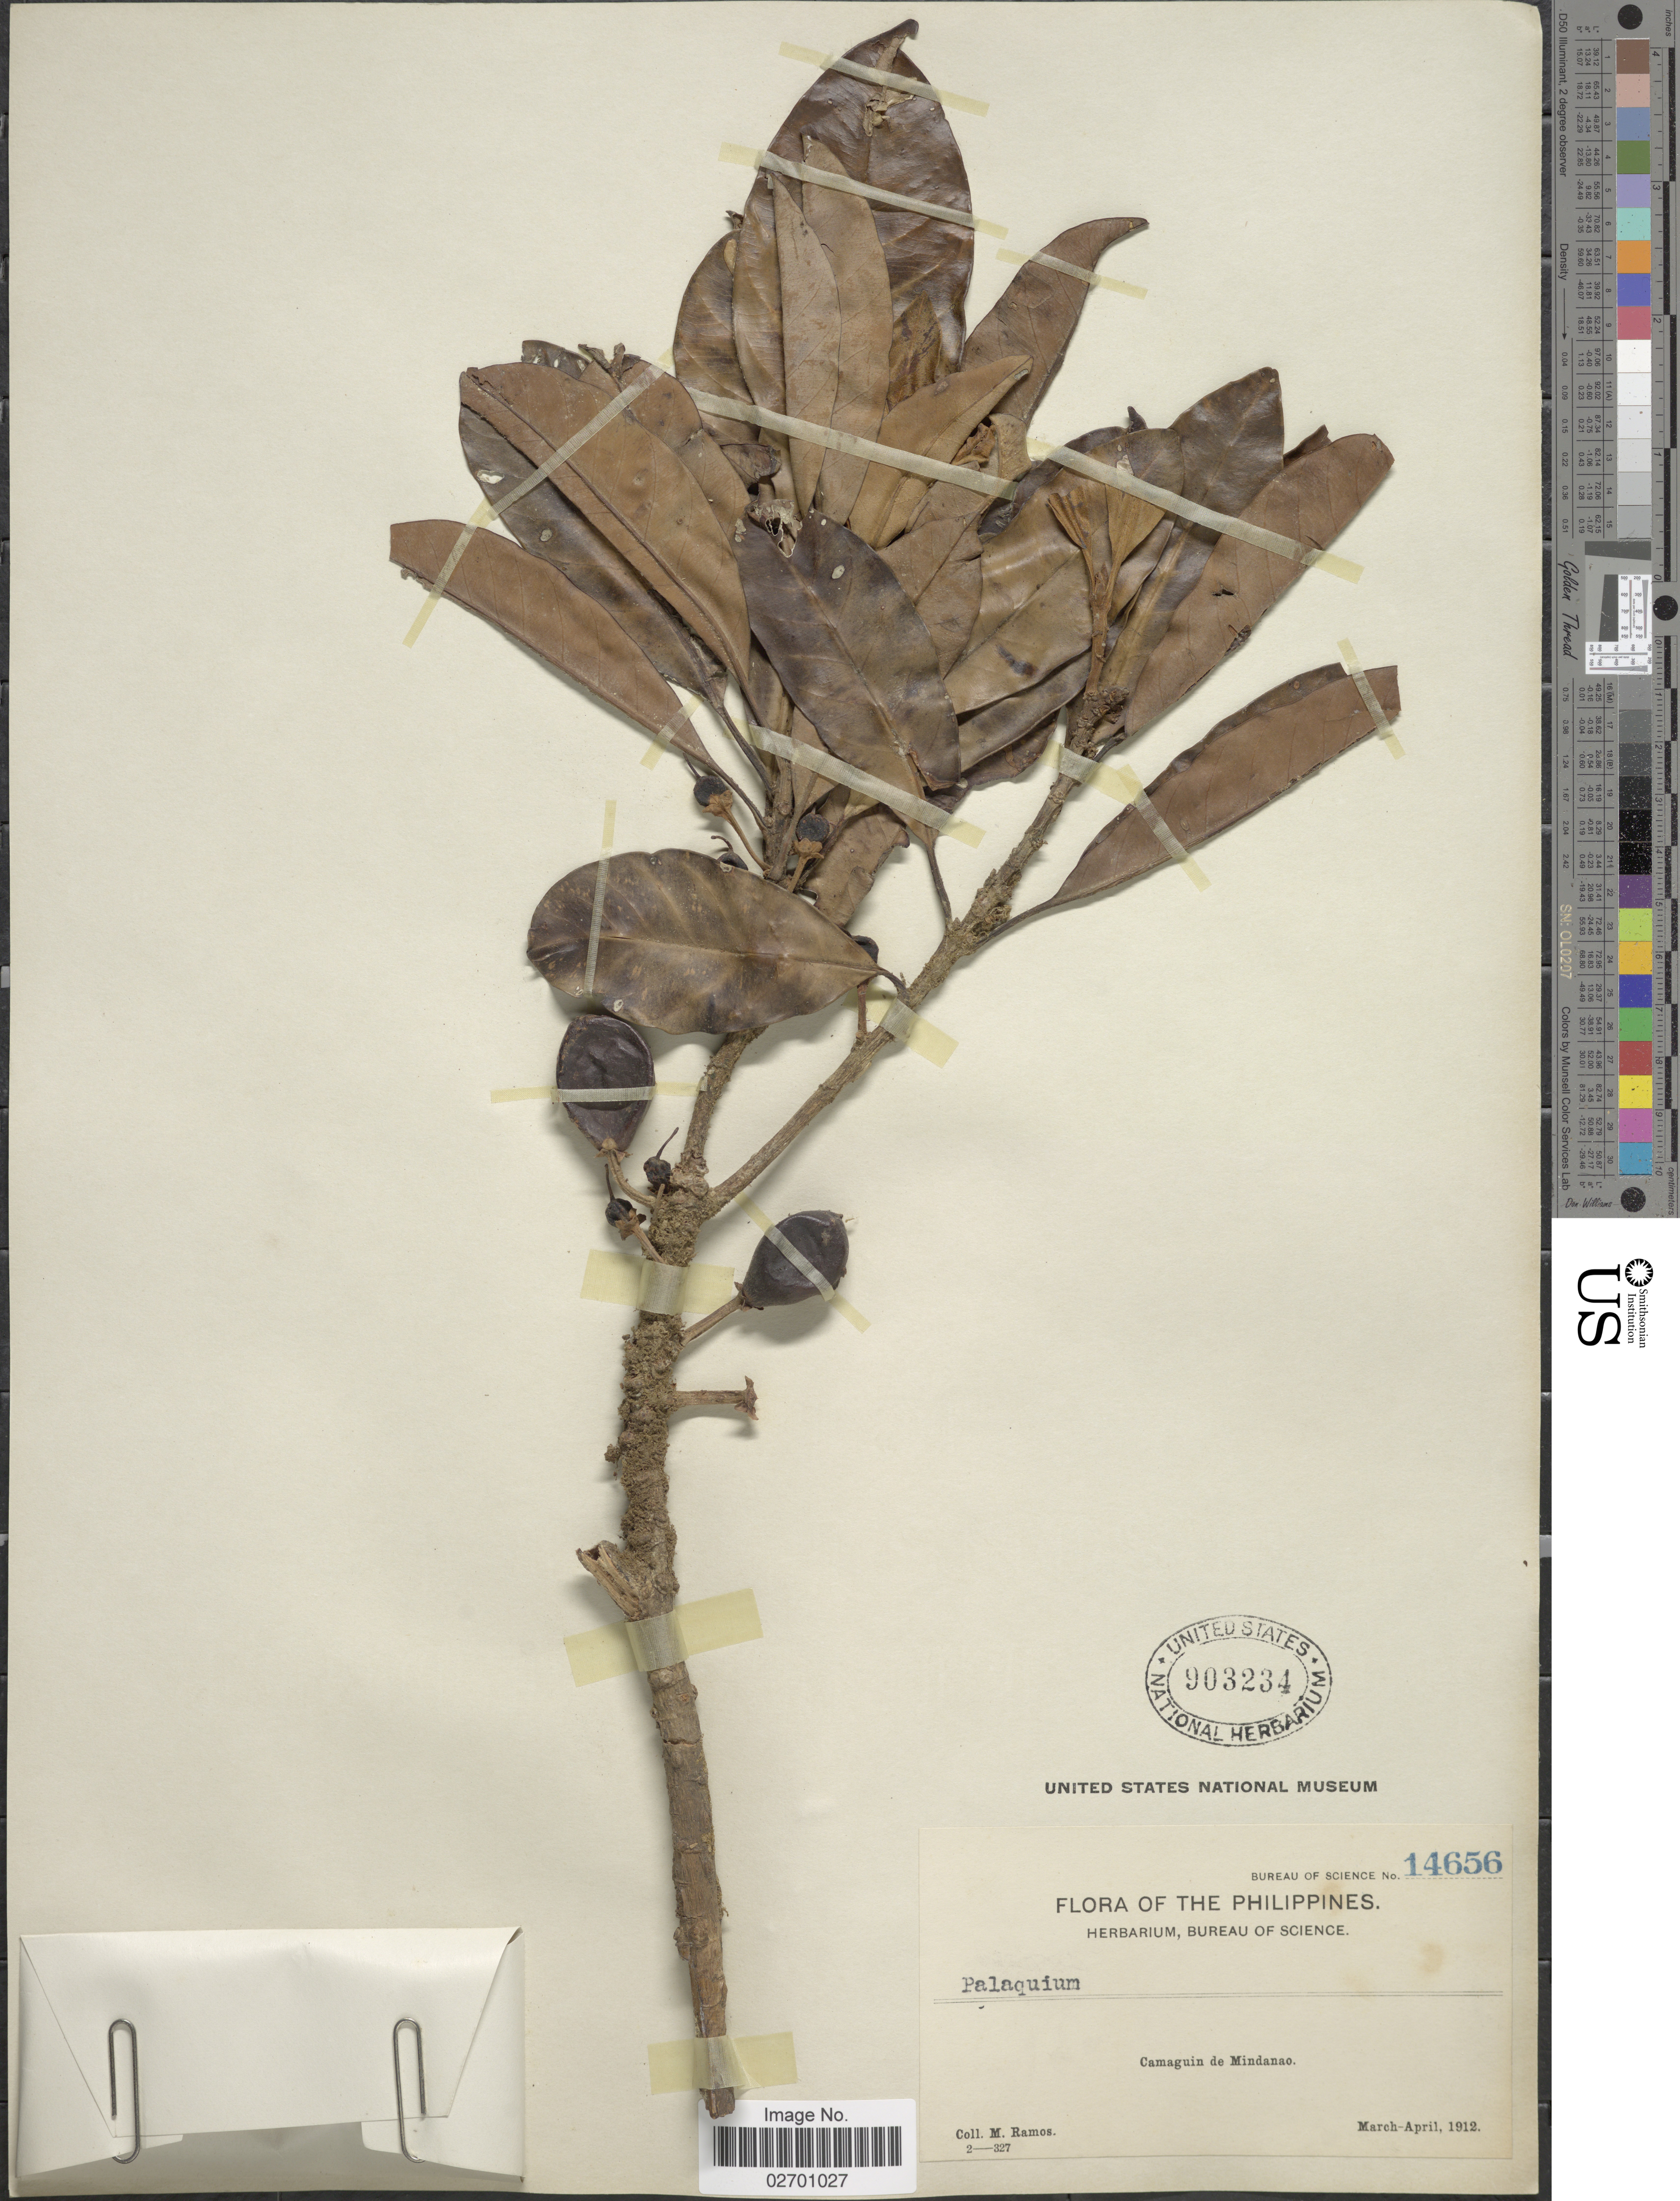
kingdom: Plantae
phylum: Tracheophyta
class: Magnoliopsida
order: Ericales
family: Sapotaceae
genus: Palaquium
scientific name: Palaquium sp.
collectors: M. Ramos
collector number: Bureau of Science 14656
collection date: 1912-03/1912-04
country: Philippines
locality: Camaguin de Mindanao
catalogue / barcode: US 903234